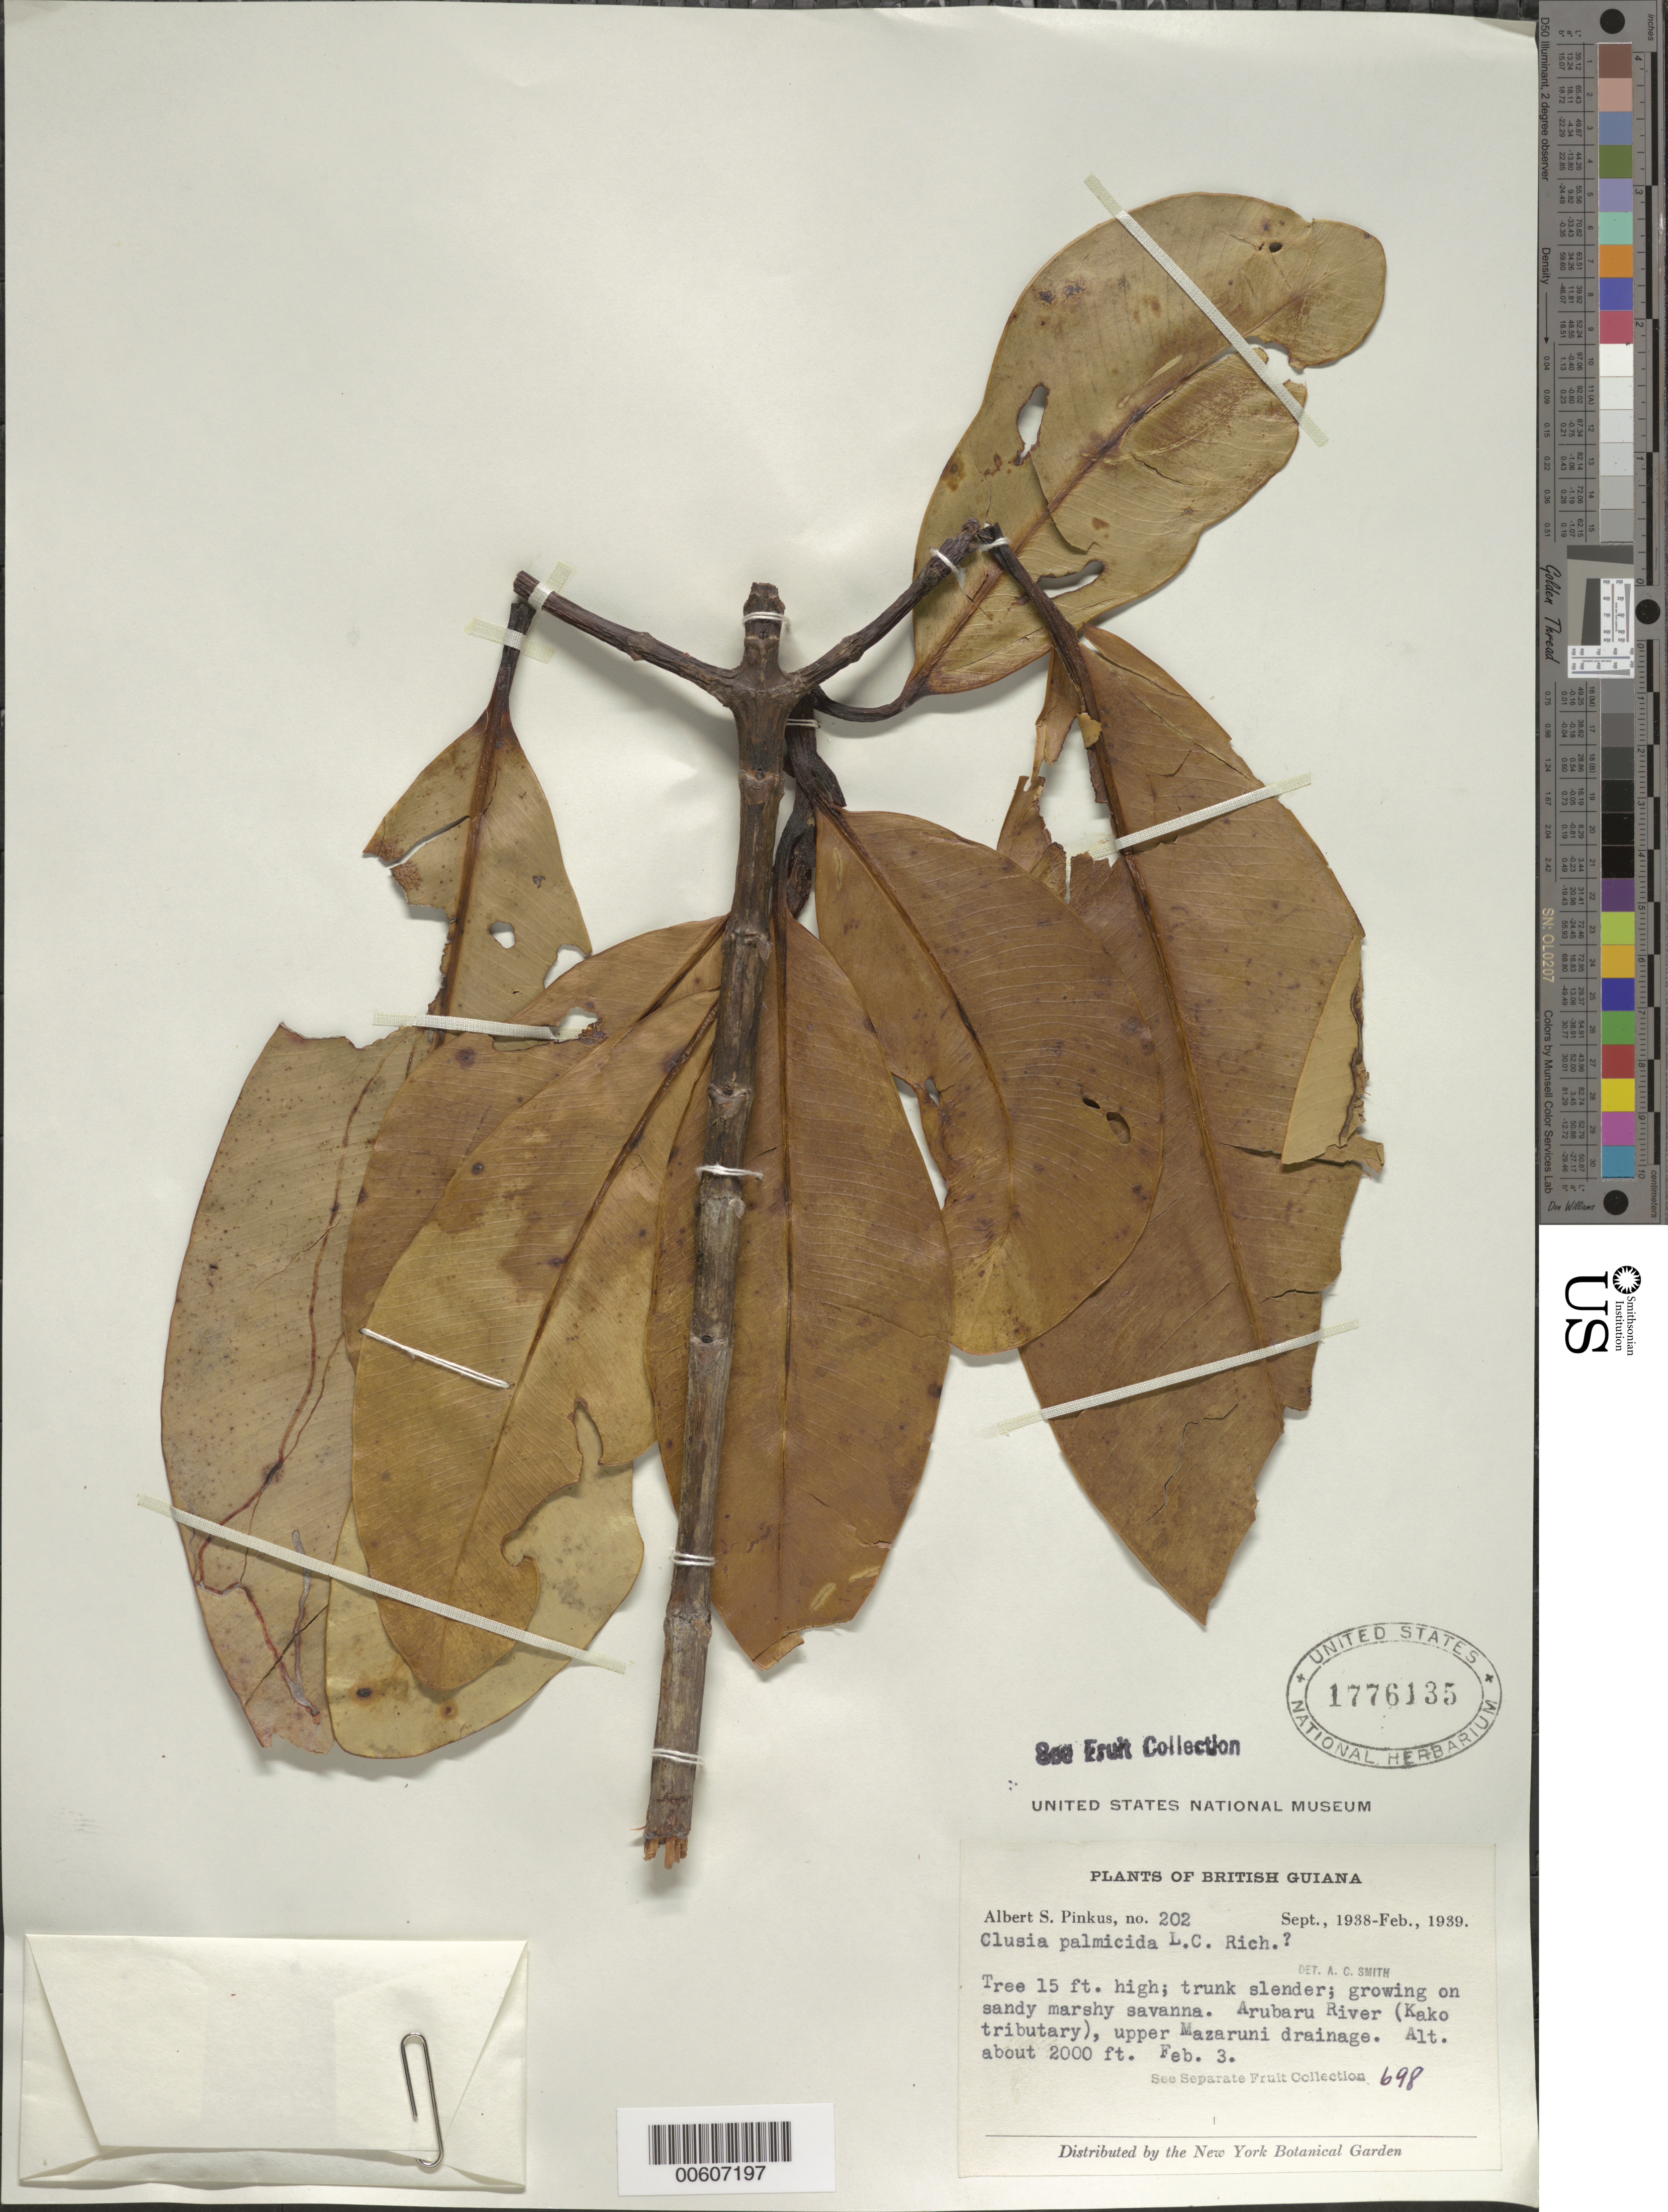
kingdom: Plantae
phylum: Tracheophyta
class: Magnoliopsida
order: Malpighiales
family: Clusiaceae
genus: Clusia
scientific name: Clusia palmicida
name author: Rich.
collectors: A. Pinkus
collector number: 202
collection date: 1938-09/1939-02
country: Guyana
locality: British Guiana. Arubaru River (Kako tributary), upper Mazaruni drainage.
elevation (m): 610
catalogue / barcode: US 1776135